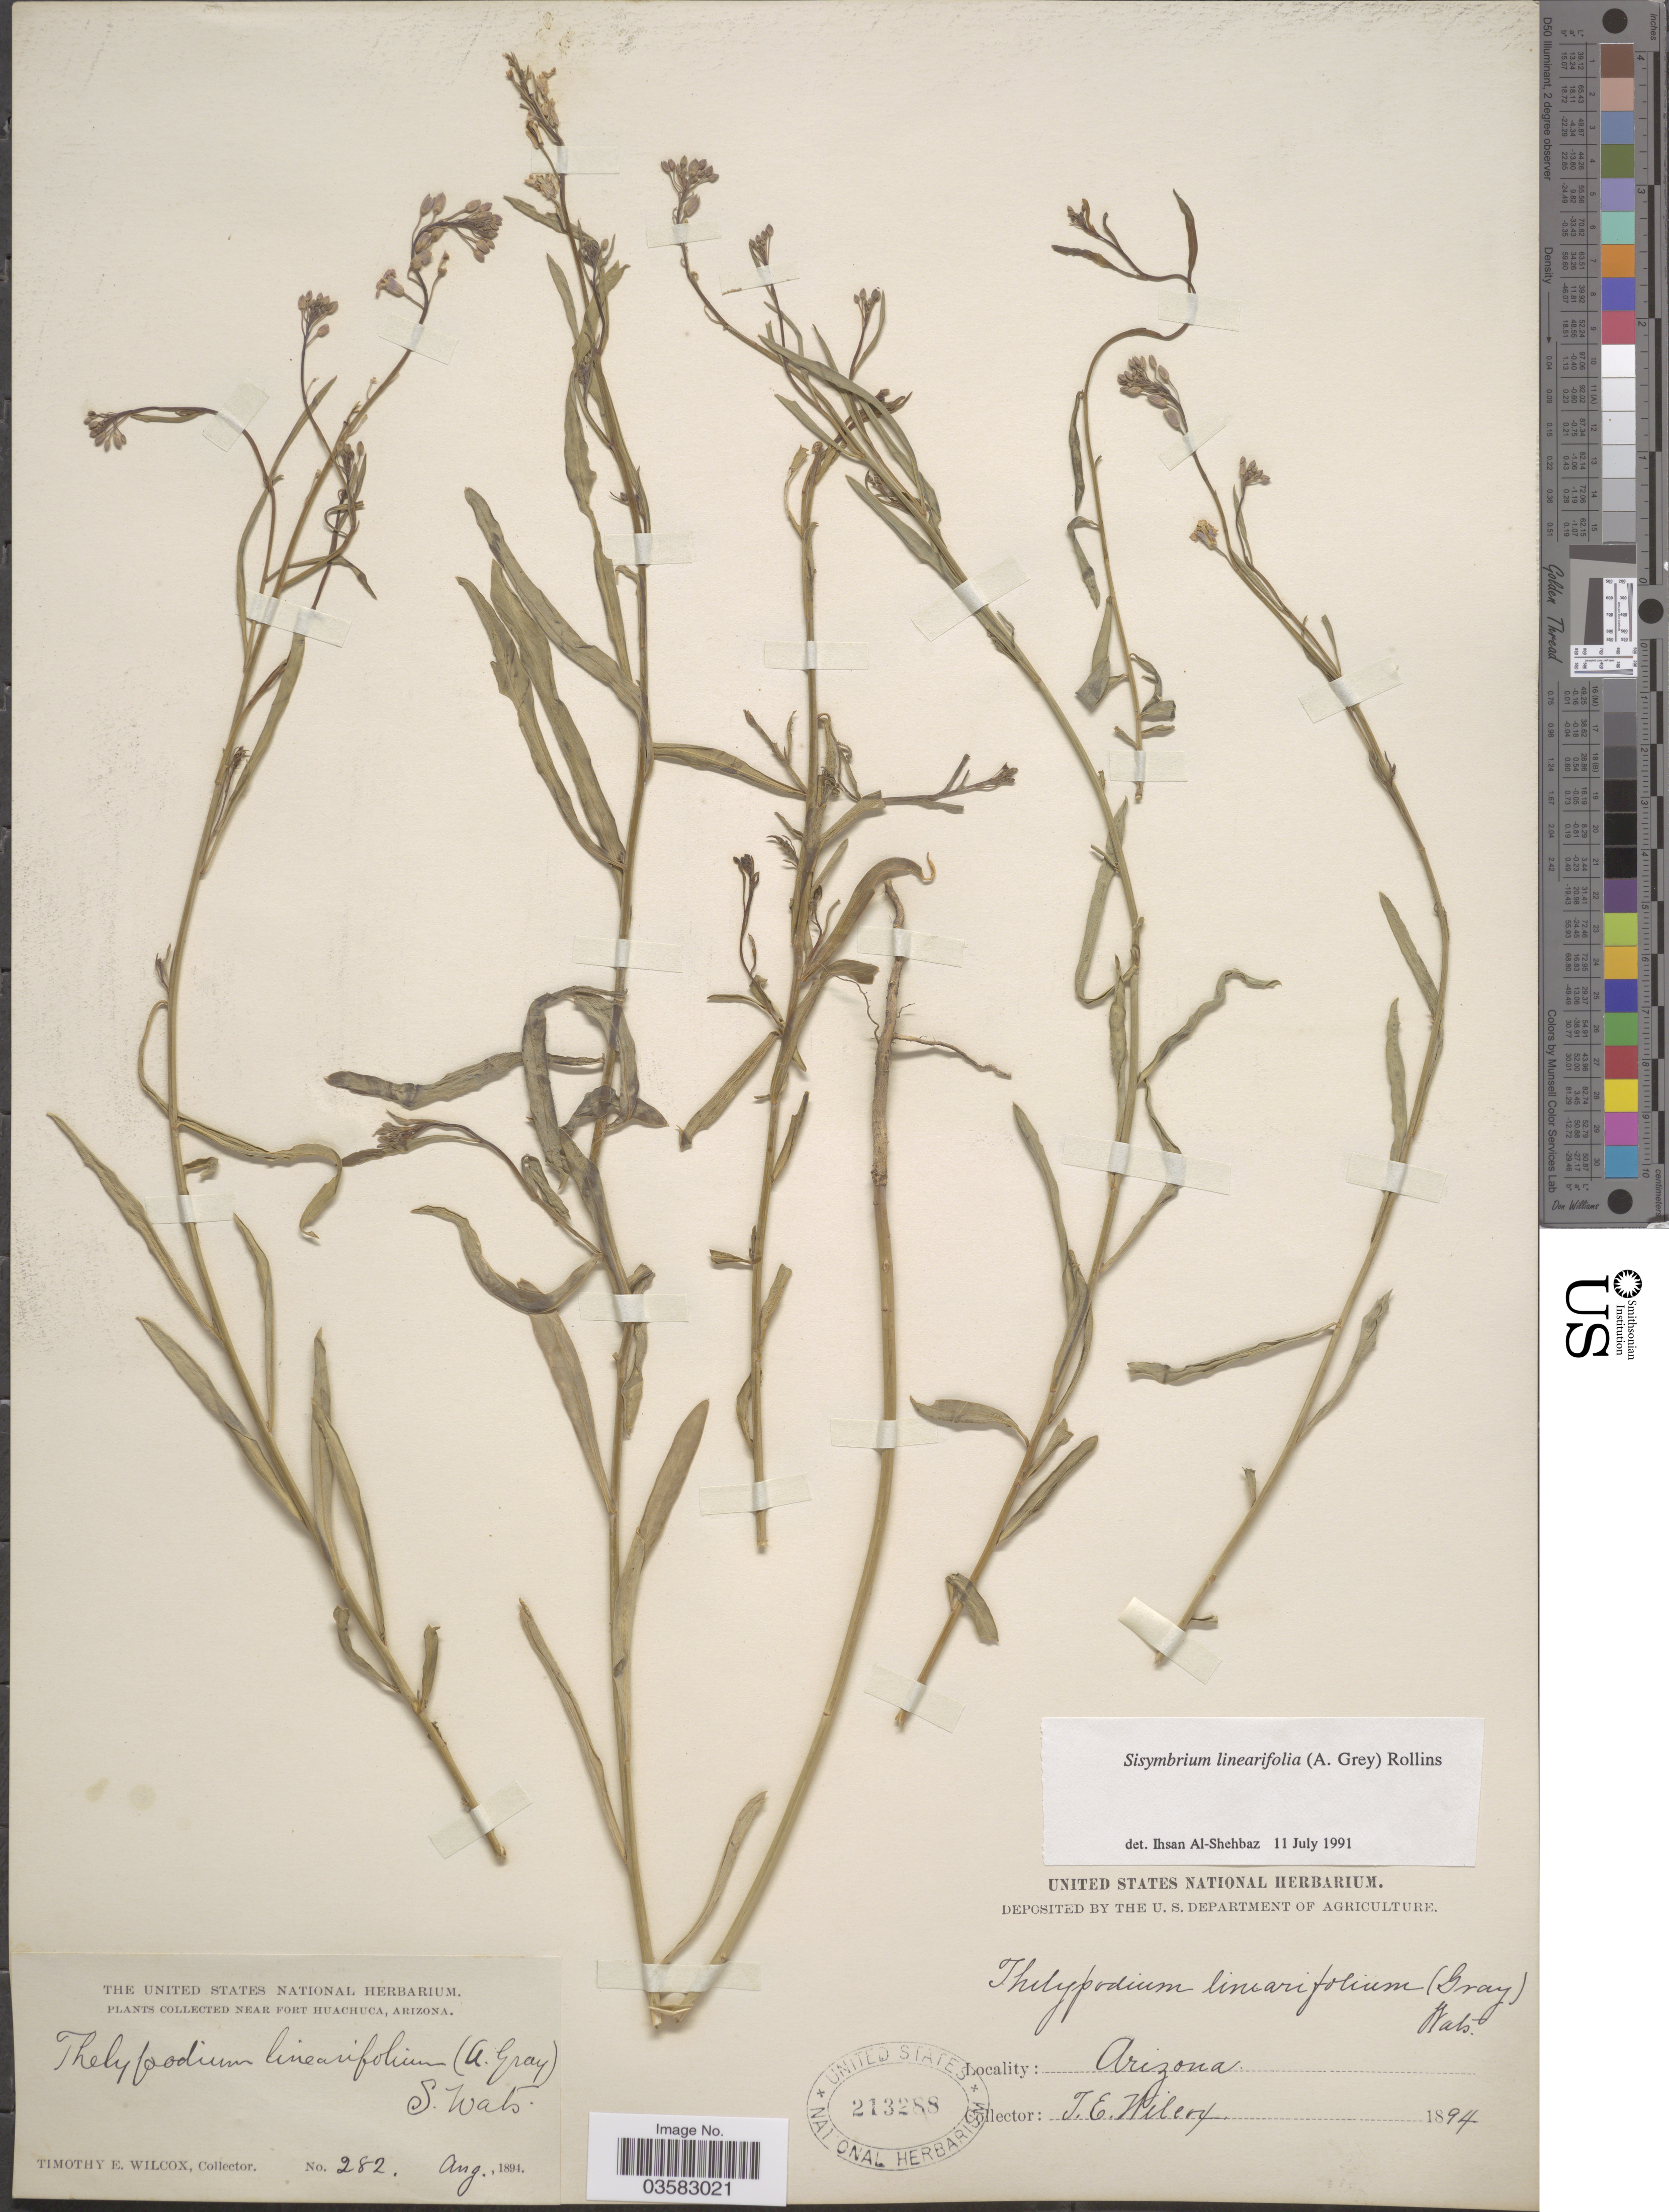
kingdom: Plantae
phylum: Tracheophyta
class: Magnoliopsida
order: Brassicales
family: Brassicaceae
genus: Sisymbrium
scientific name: Sisymbrium linearifolium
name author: (A. Gray) Payson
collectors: T. E. Wilcox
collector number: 282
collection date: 1894-08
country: United States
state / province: Arizona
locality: Near Fort Huachuca.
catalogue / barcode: US 213288